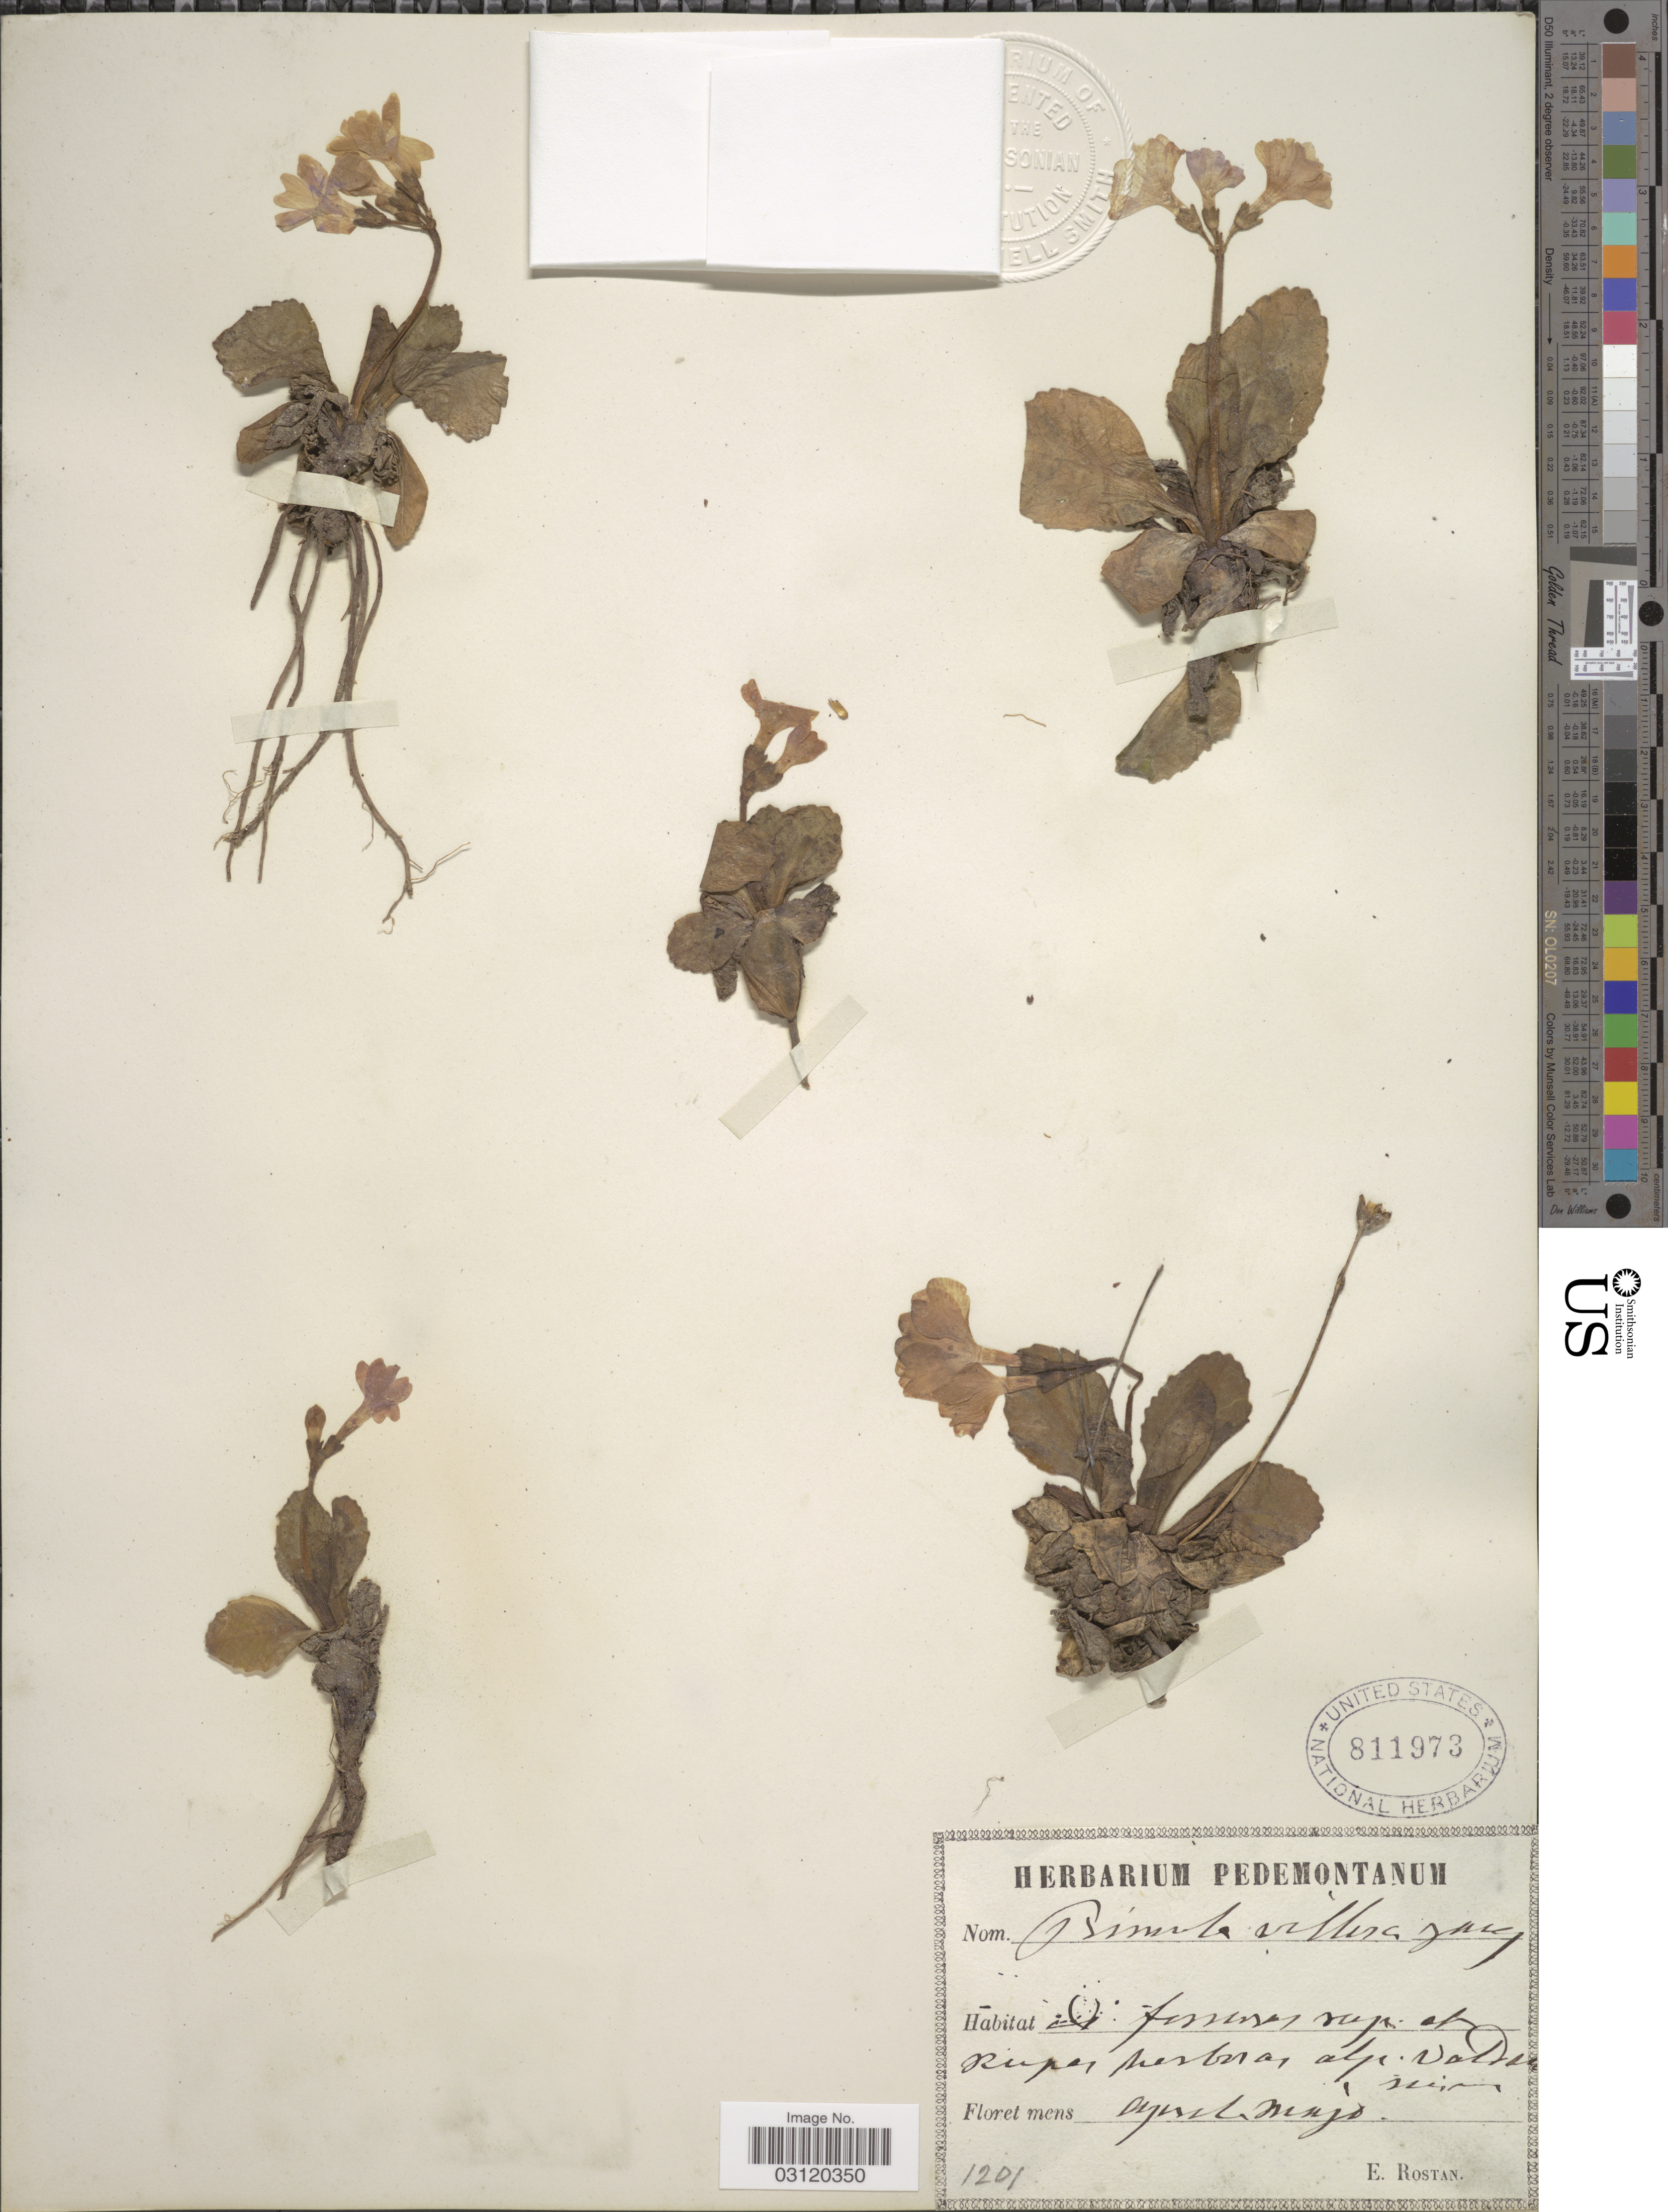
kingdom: Plantae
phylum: Tracheophyta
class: Magnoliopsida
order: Ericales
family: Primulaceae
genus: Primula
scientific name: Primula villosa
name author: Wulfen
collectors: E. Rostan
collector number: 1201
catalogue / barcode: US 811973